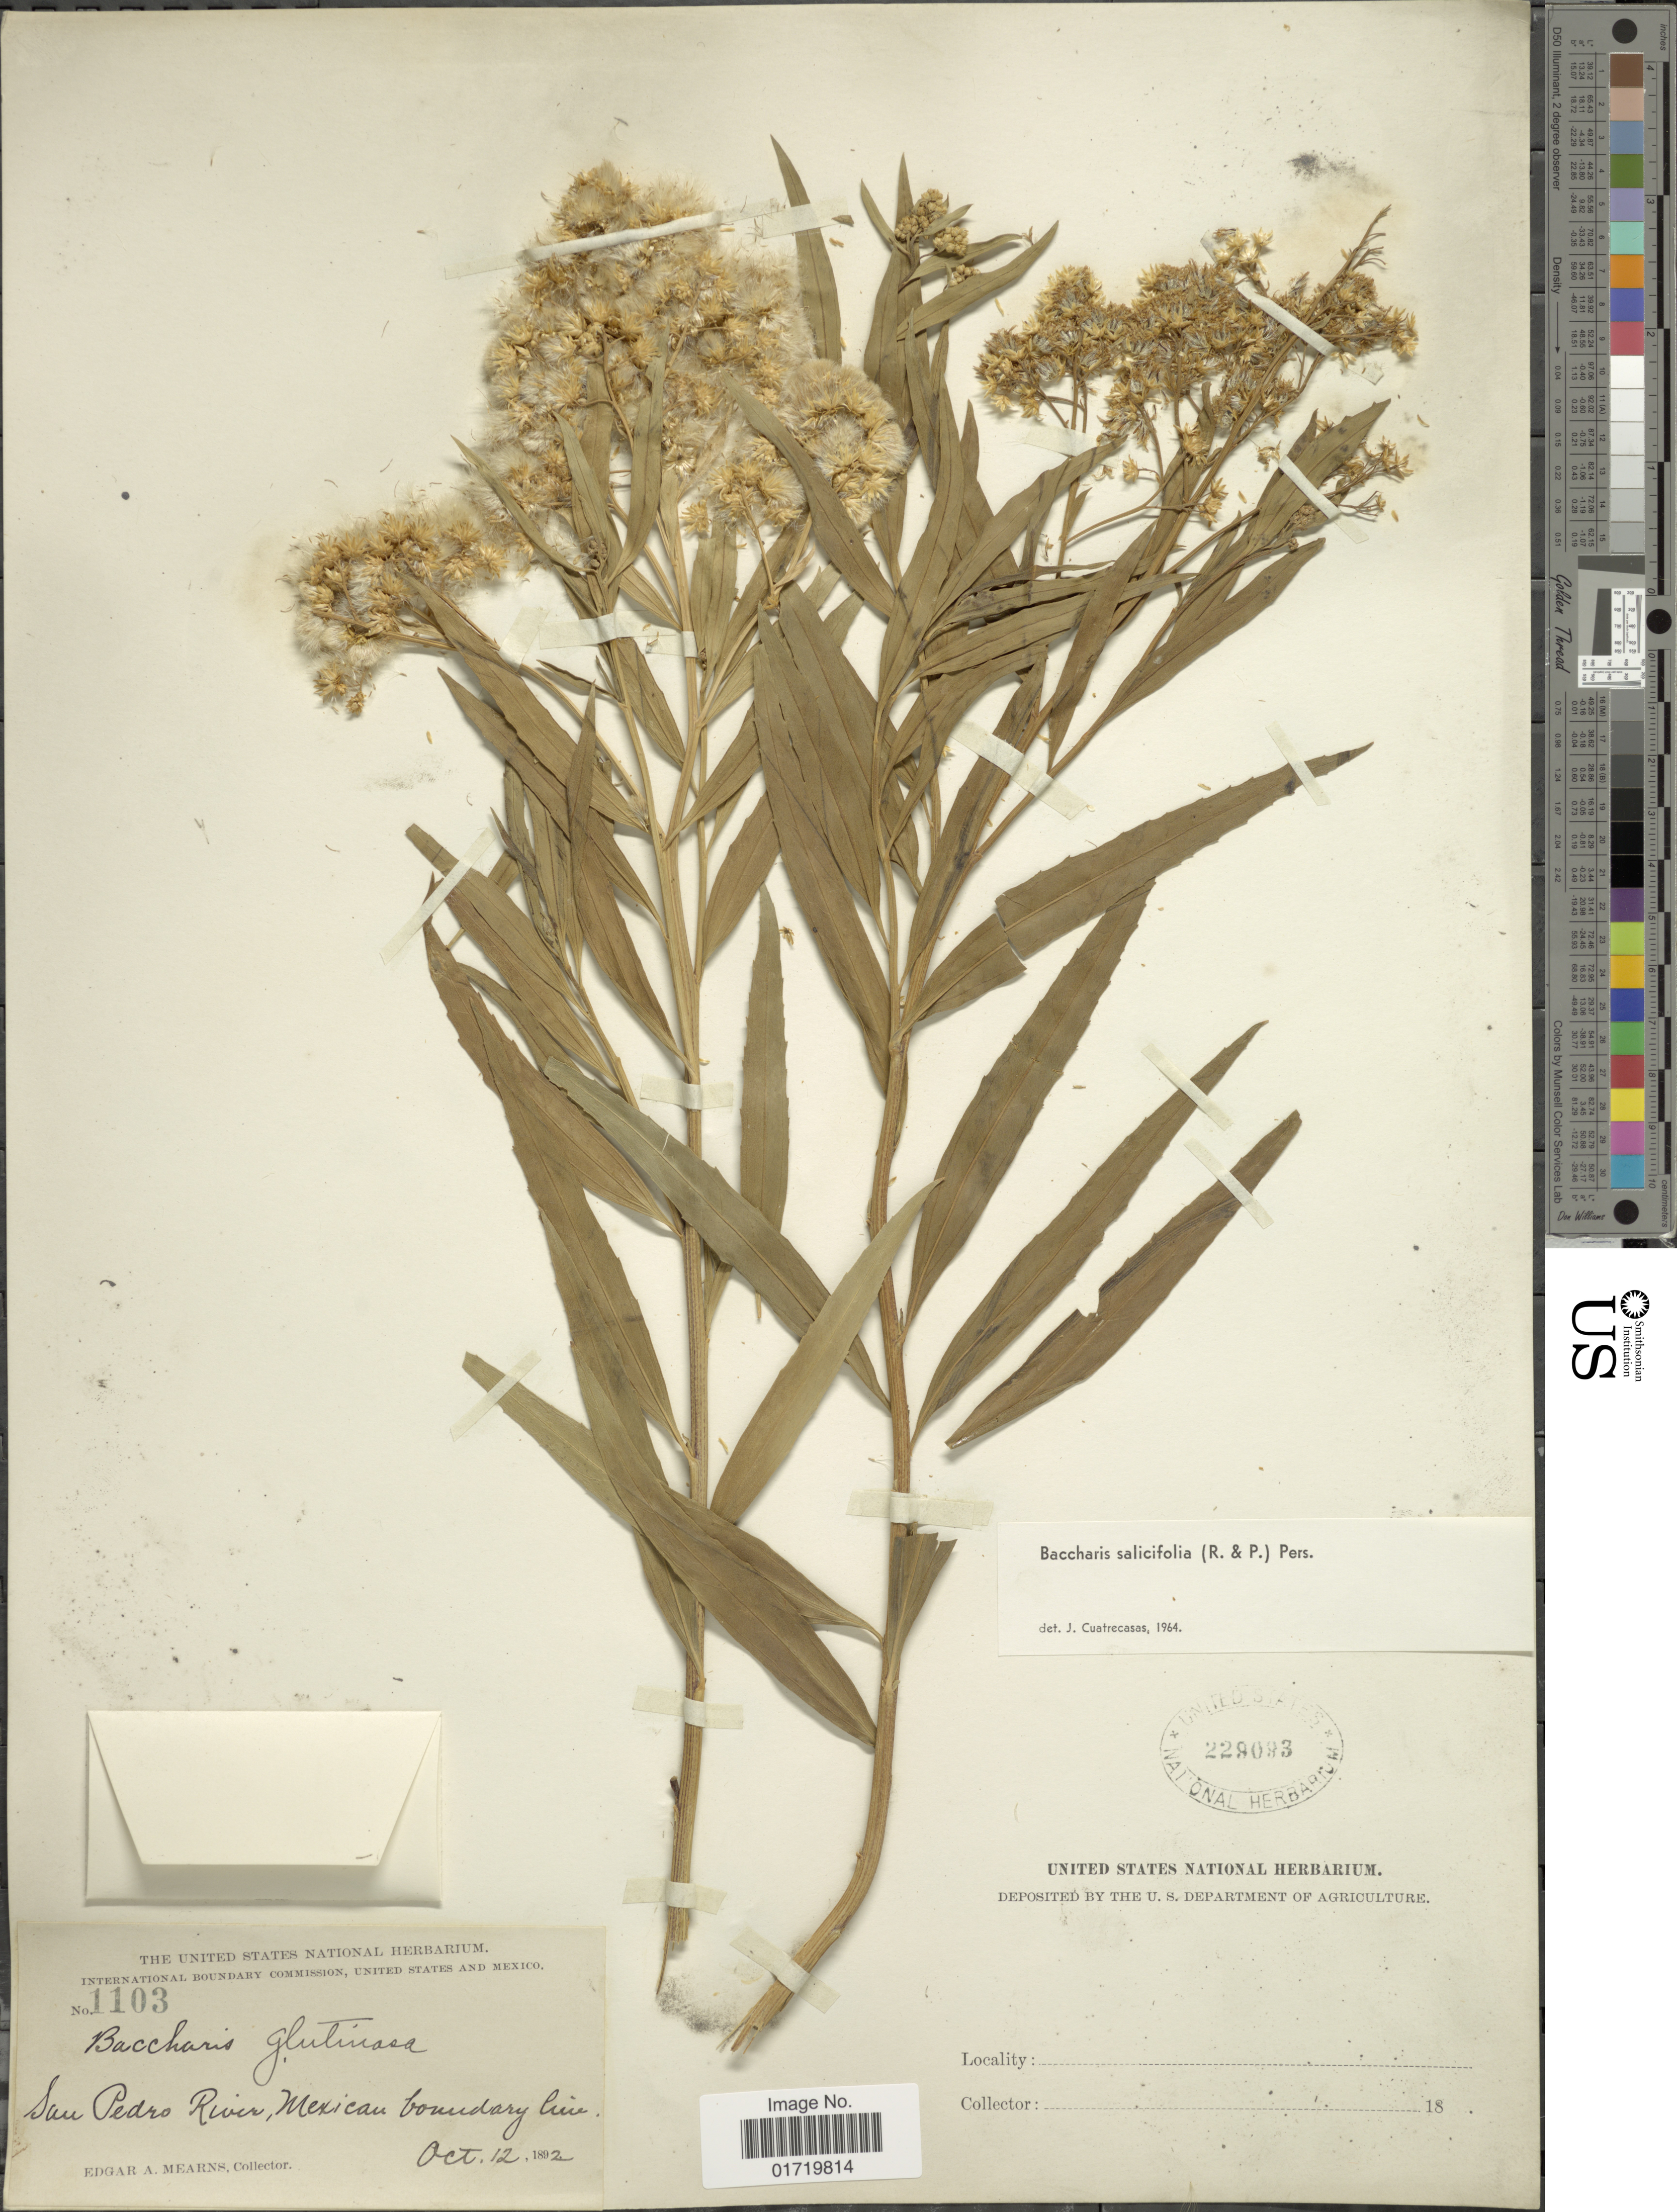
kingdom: Plantae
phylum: Tracheophyta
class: Magnoliopsida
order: Asterales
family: Asteraceae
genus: Baccharis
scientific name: Baccharis salicifolia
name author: (Ruiz & Pav.) Pers.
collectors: E. A. Mearns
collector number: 1103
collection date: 1892-10-12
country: Mexico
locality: San Pedro River, Mexican boundary line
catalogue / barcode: US 229093